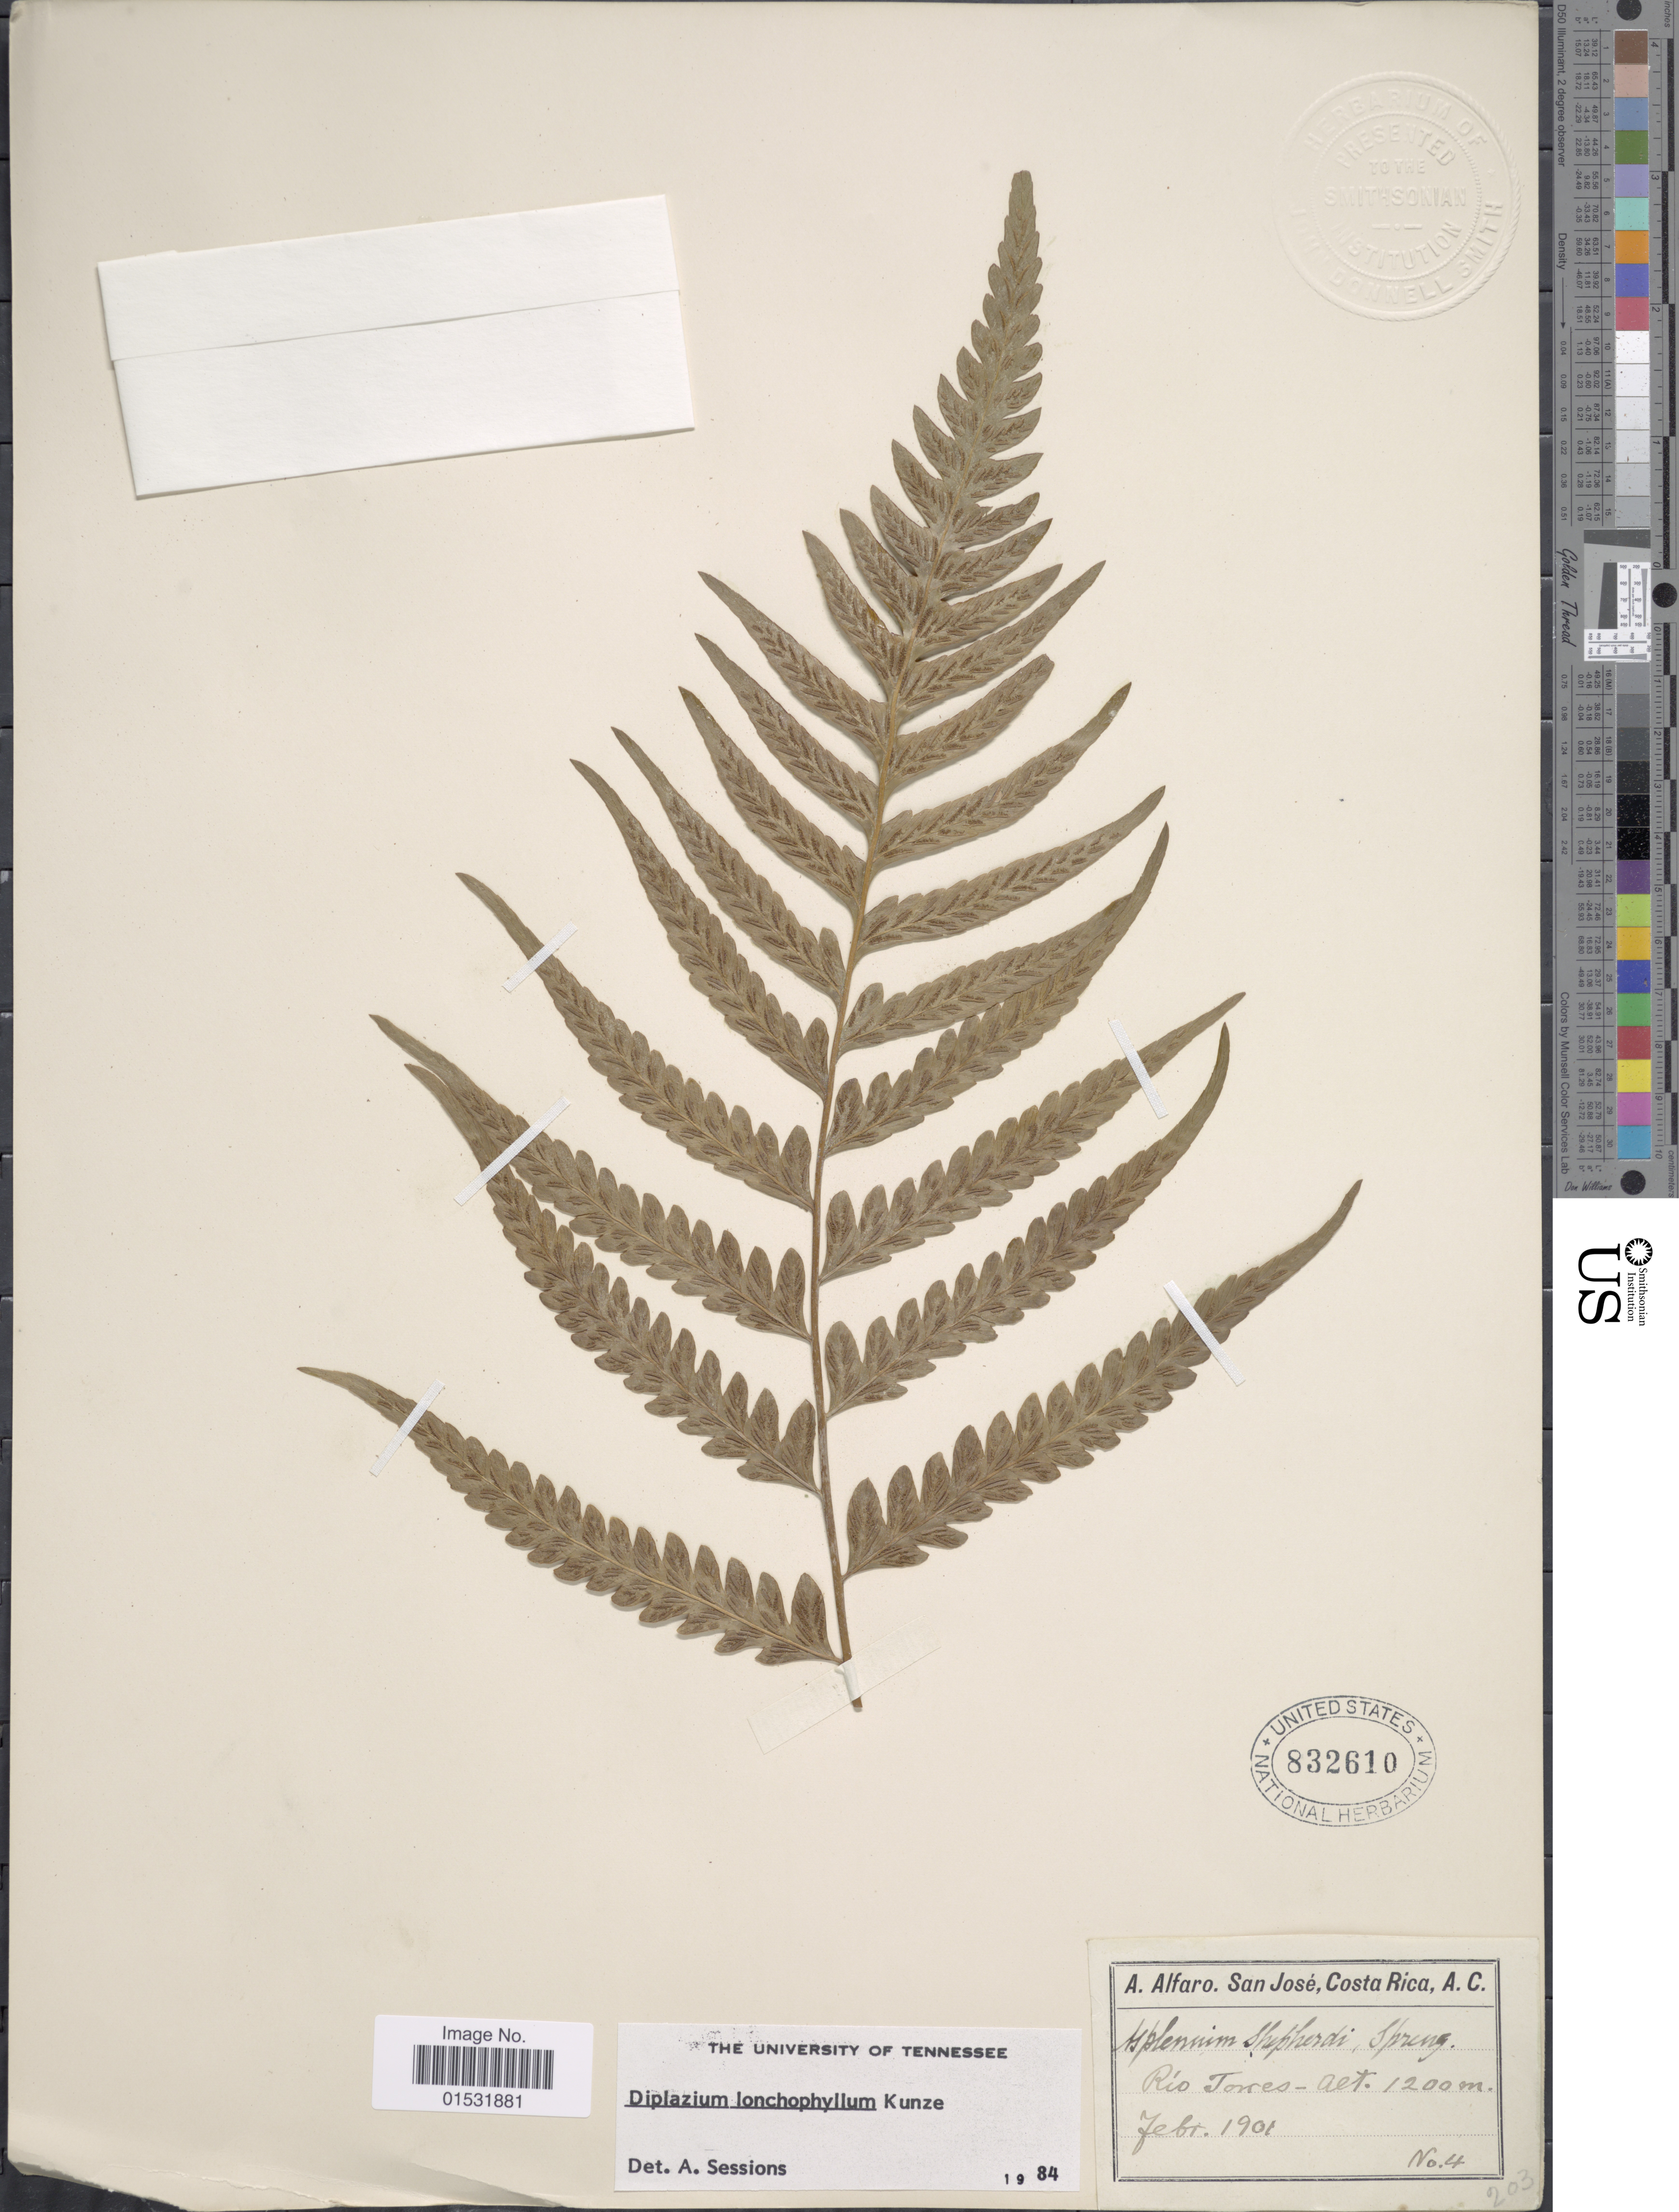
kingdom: Plantae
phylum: Tracheophyta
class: Polypodiopsida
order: Polypodiales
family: Athyriaceae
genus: Diplazium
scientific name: Diplazium lonchophyllum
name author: Kunze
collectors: A. Alfaro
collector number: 4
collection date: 1901-02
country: Costa Rica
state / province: San José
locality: Río Torres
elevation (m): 1200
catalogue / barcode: US 832610